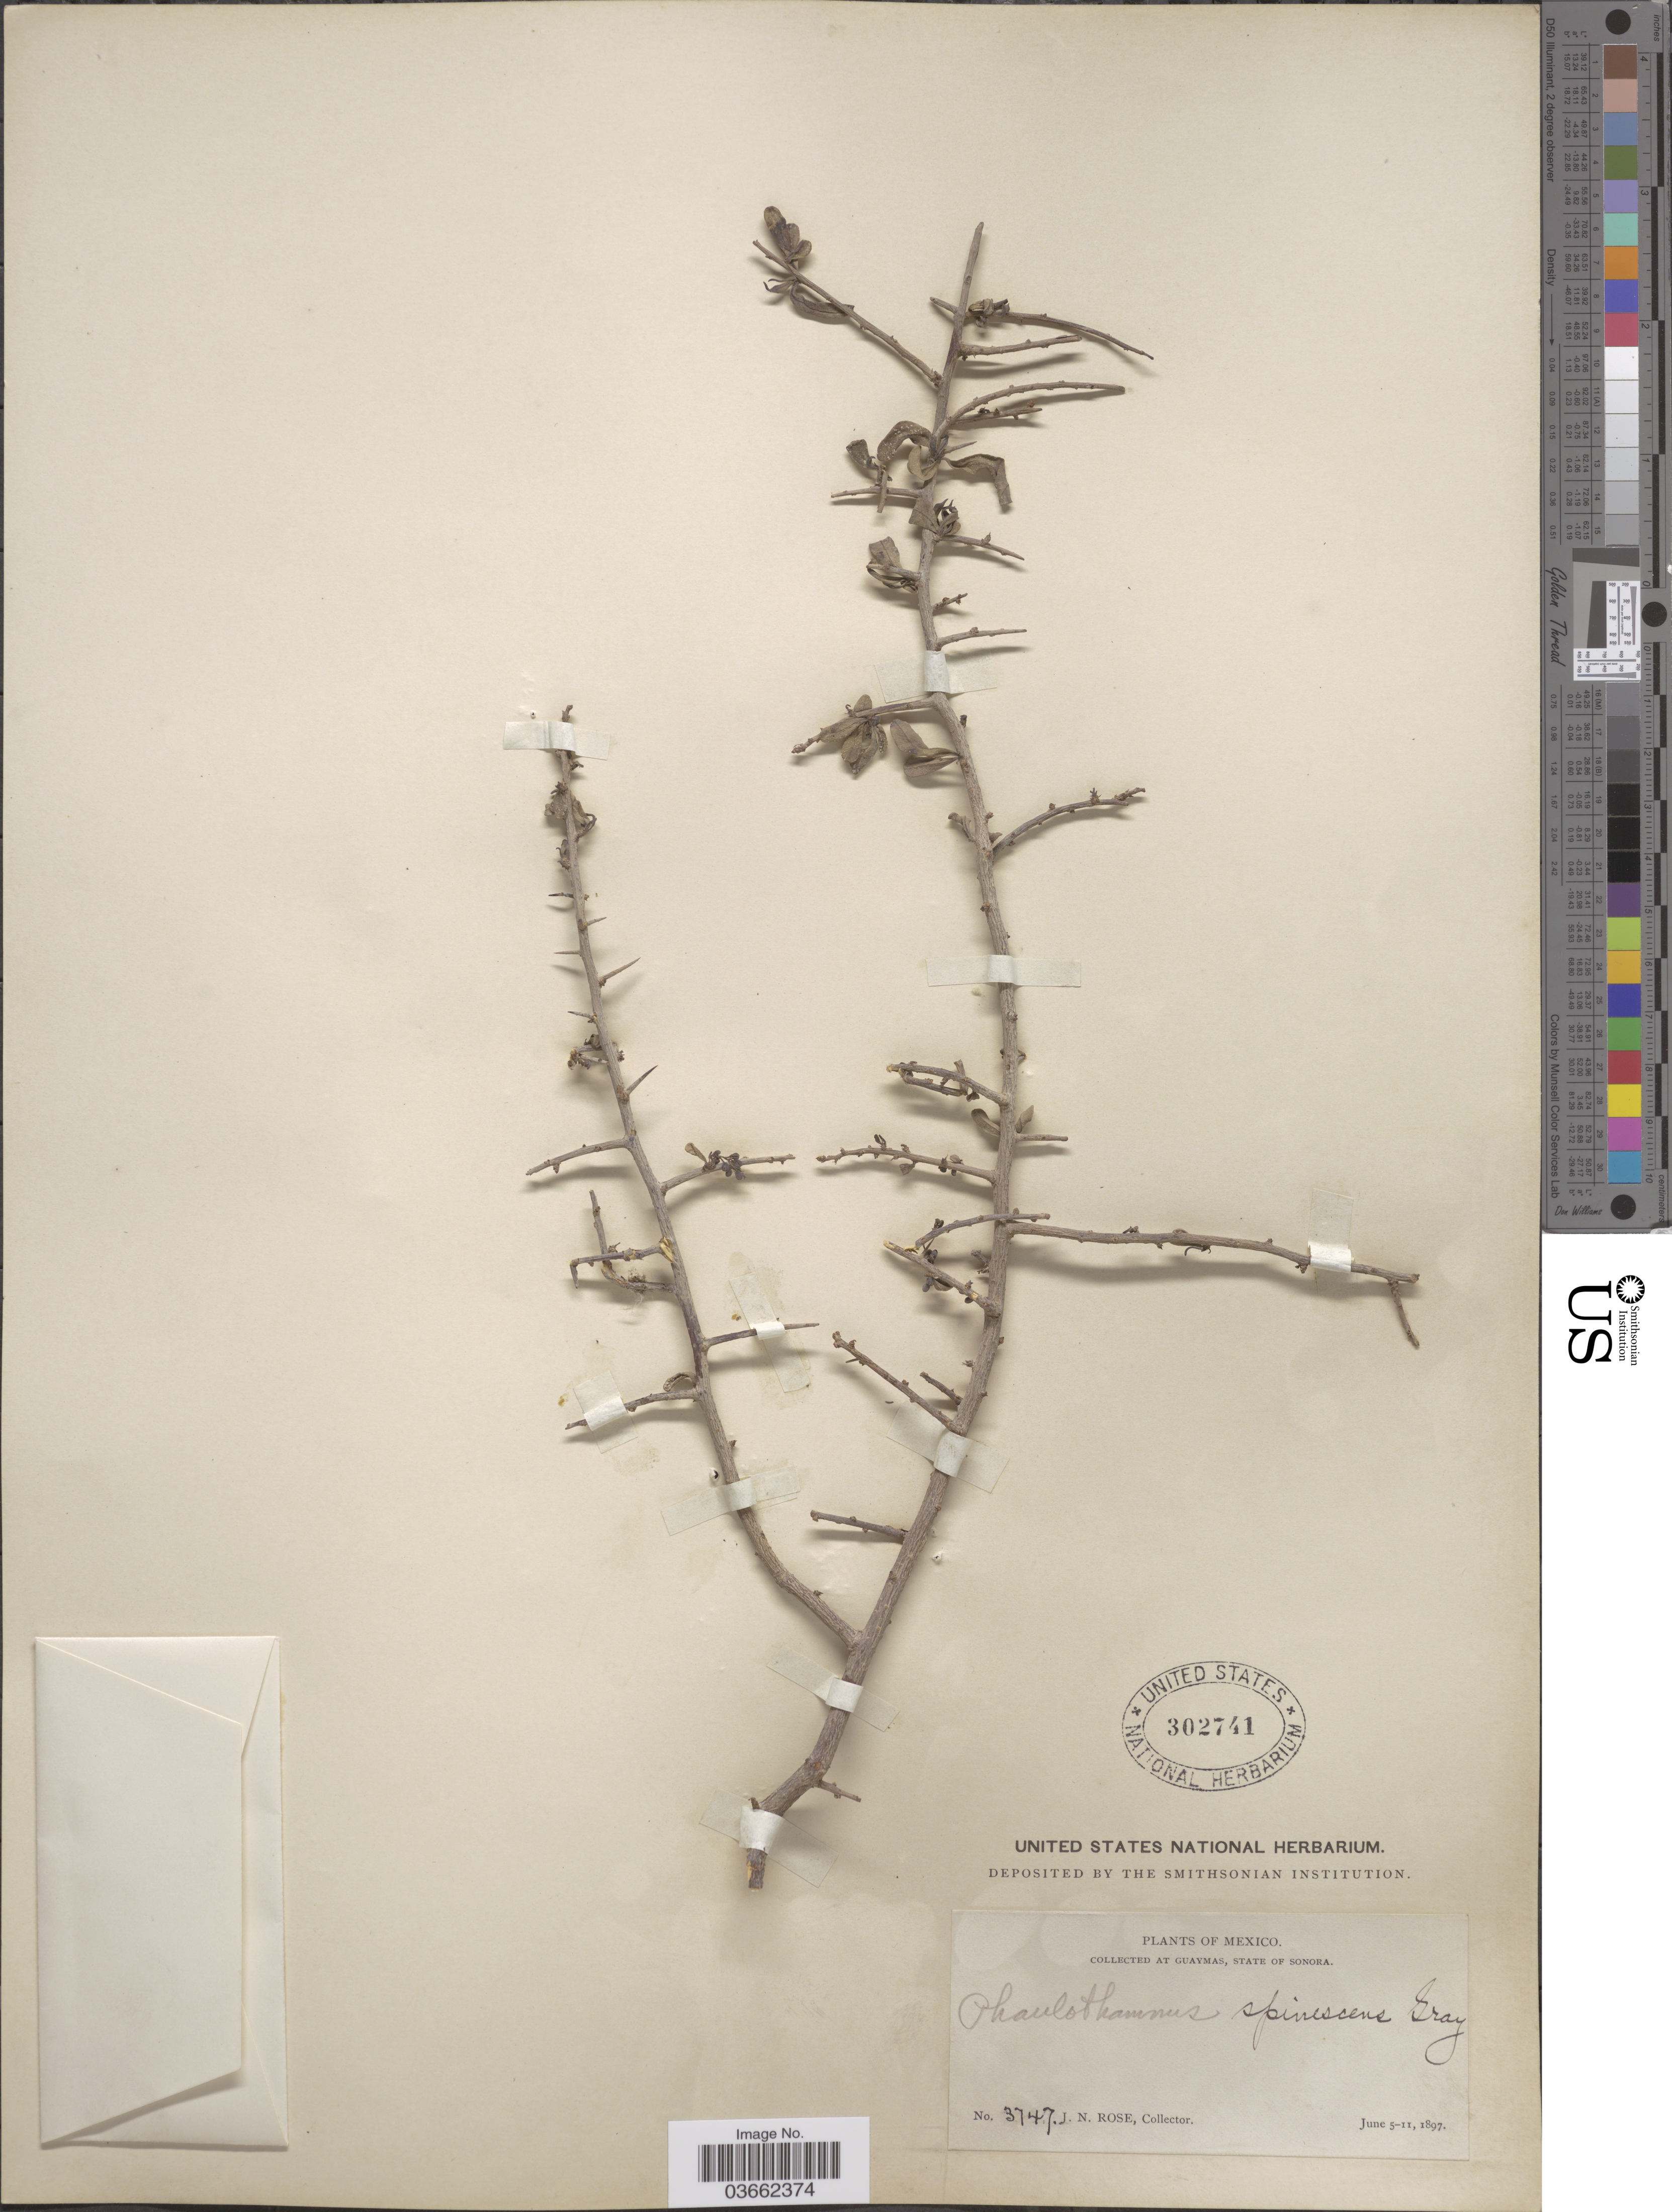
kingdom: Plantae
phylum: Tracheophyta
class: Magnoliopsida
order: Caryophyllales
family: Achatocarpaceae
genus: Phaulothamnus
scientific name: Phaulothamnus spinescens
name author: A. Gray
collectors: J. N. Rose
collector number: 3747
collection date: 1897-06-05/1897-06-11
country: Mexico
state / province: Sonora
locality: Guaymas.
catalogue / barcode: US 302741